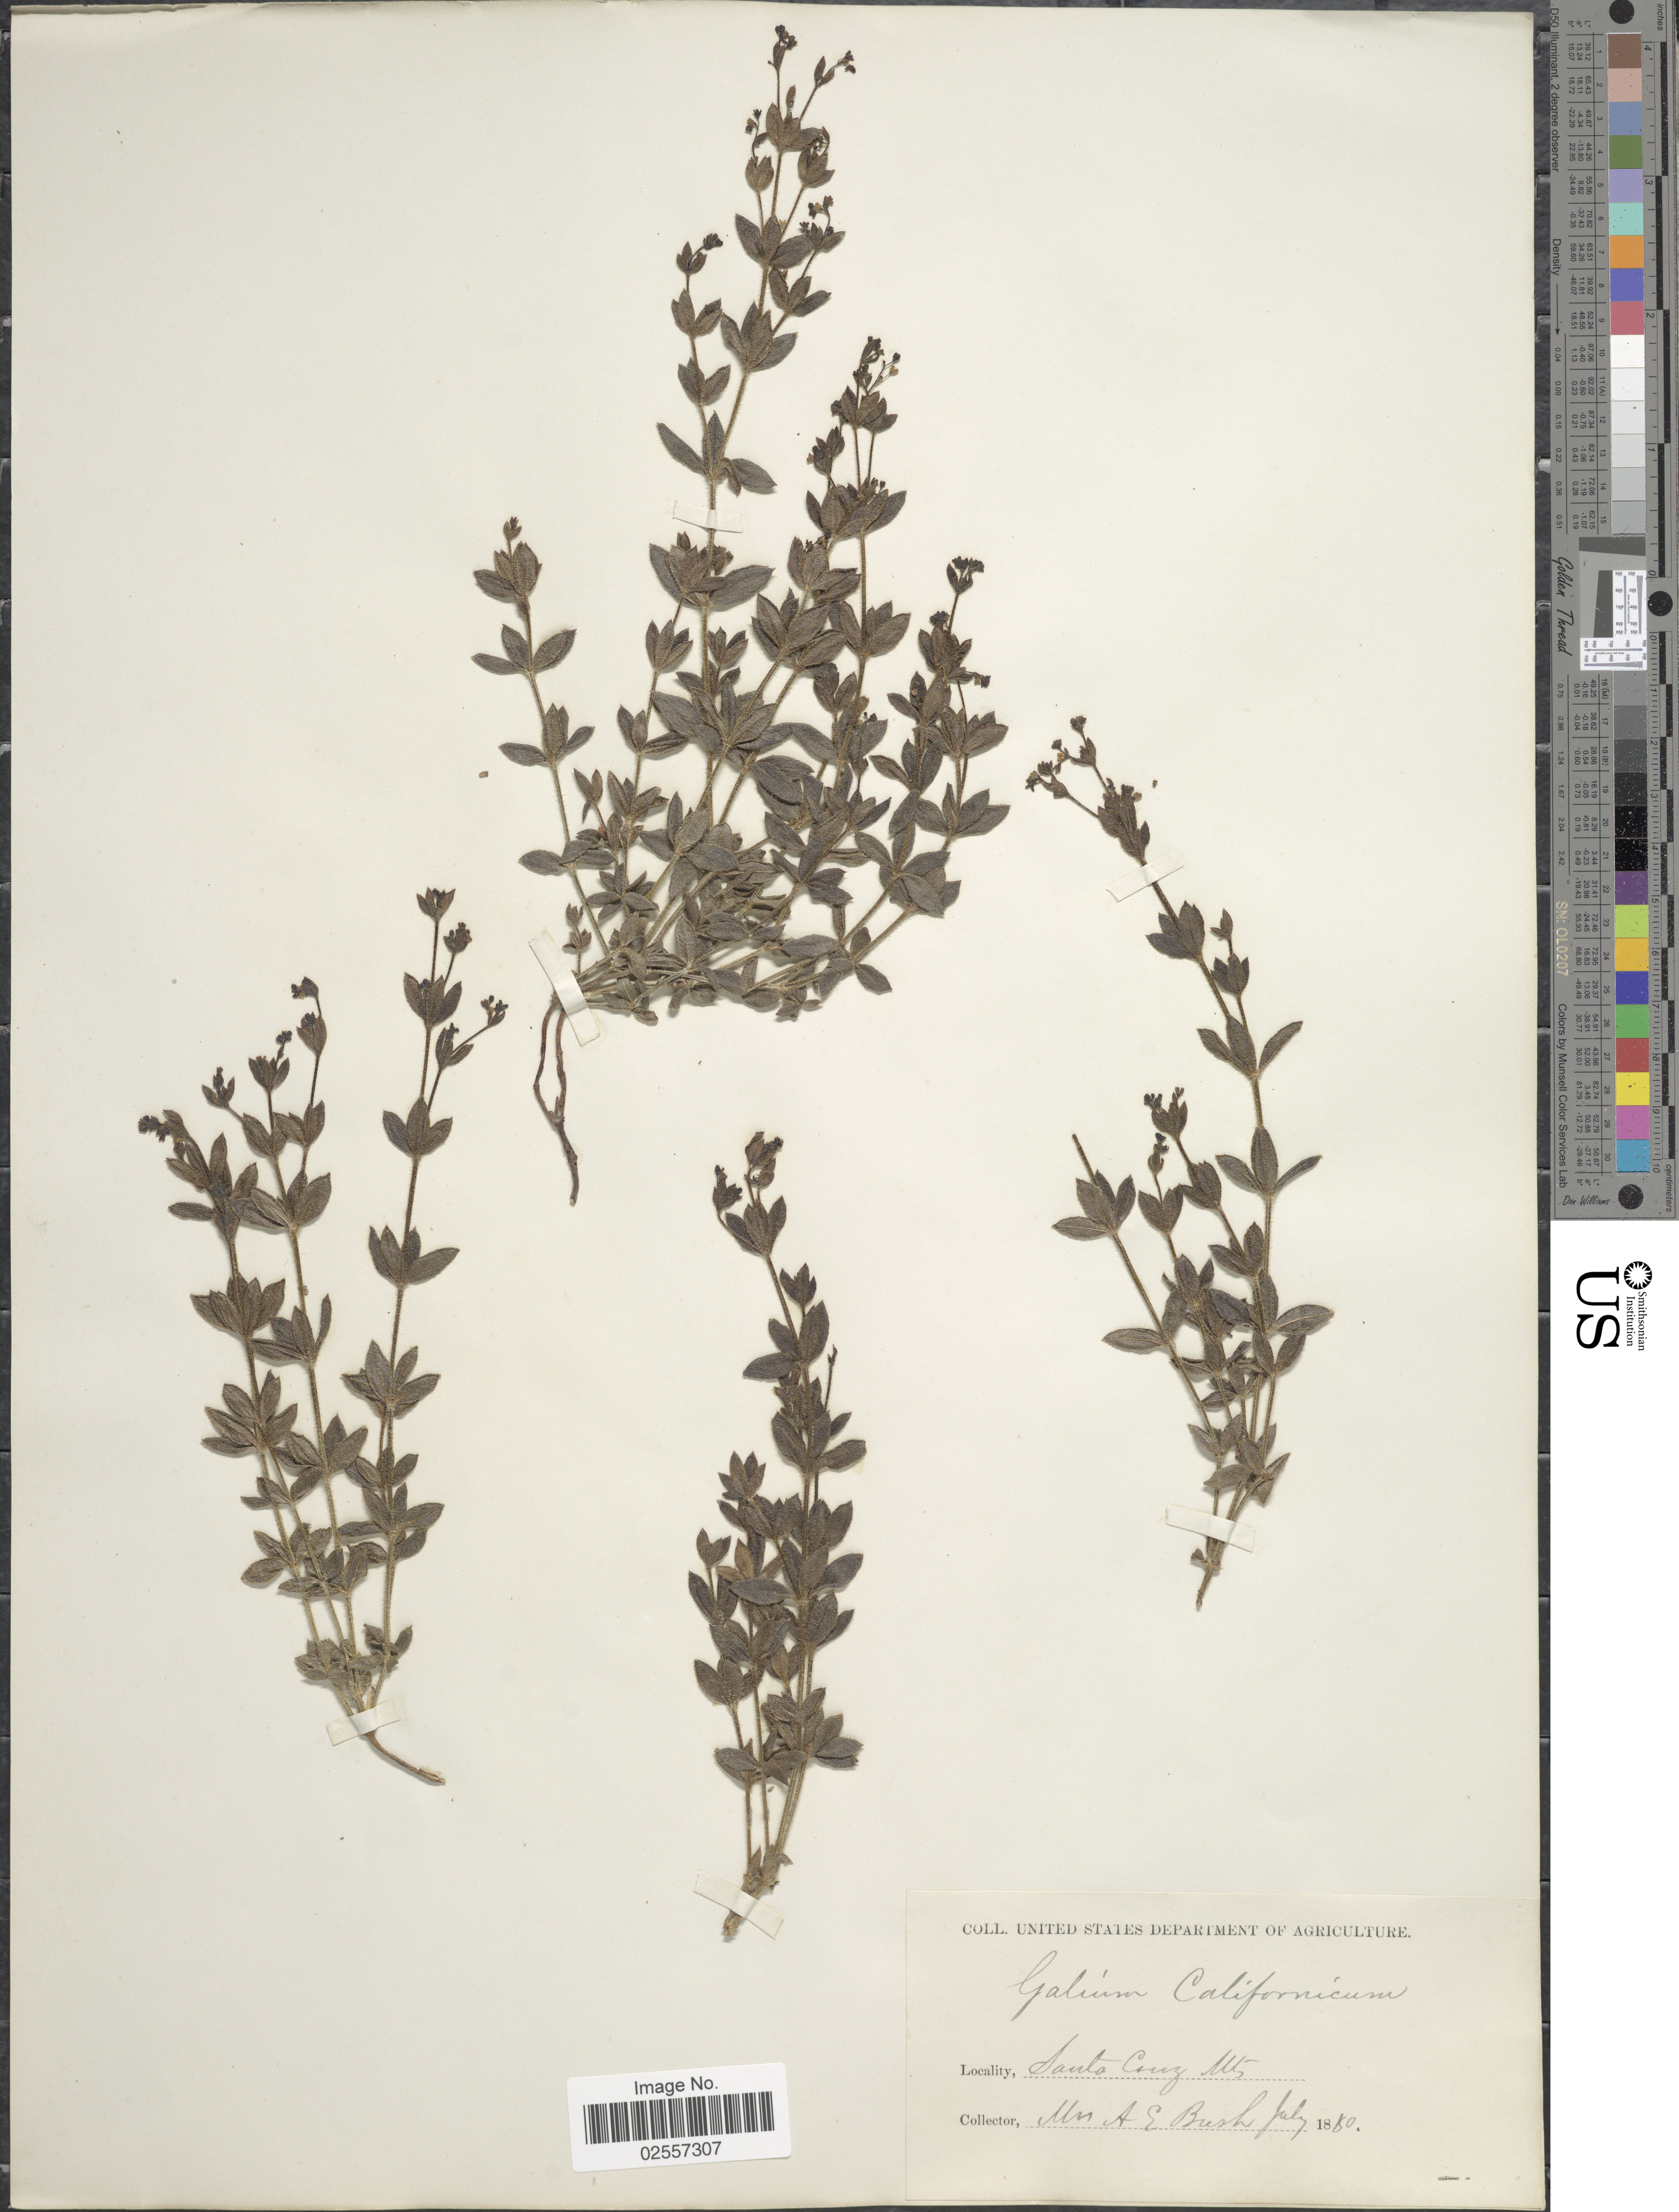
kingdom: Plantae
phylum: Tracheophyta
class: Magnoliopsida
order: Gentianales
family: Rubiaceae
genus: Galium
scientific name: Galium californicum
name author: Hook. & Arn.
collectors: A. E. Bush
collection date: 1880-06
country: United States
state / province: California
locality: Santa Cruz Mts